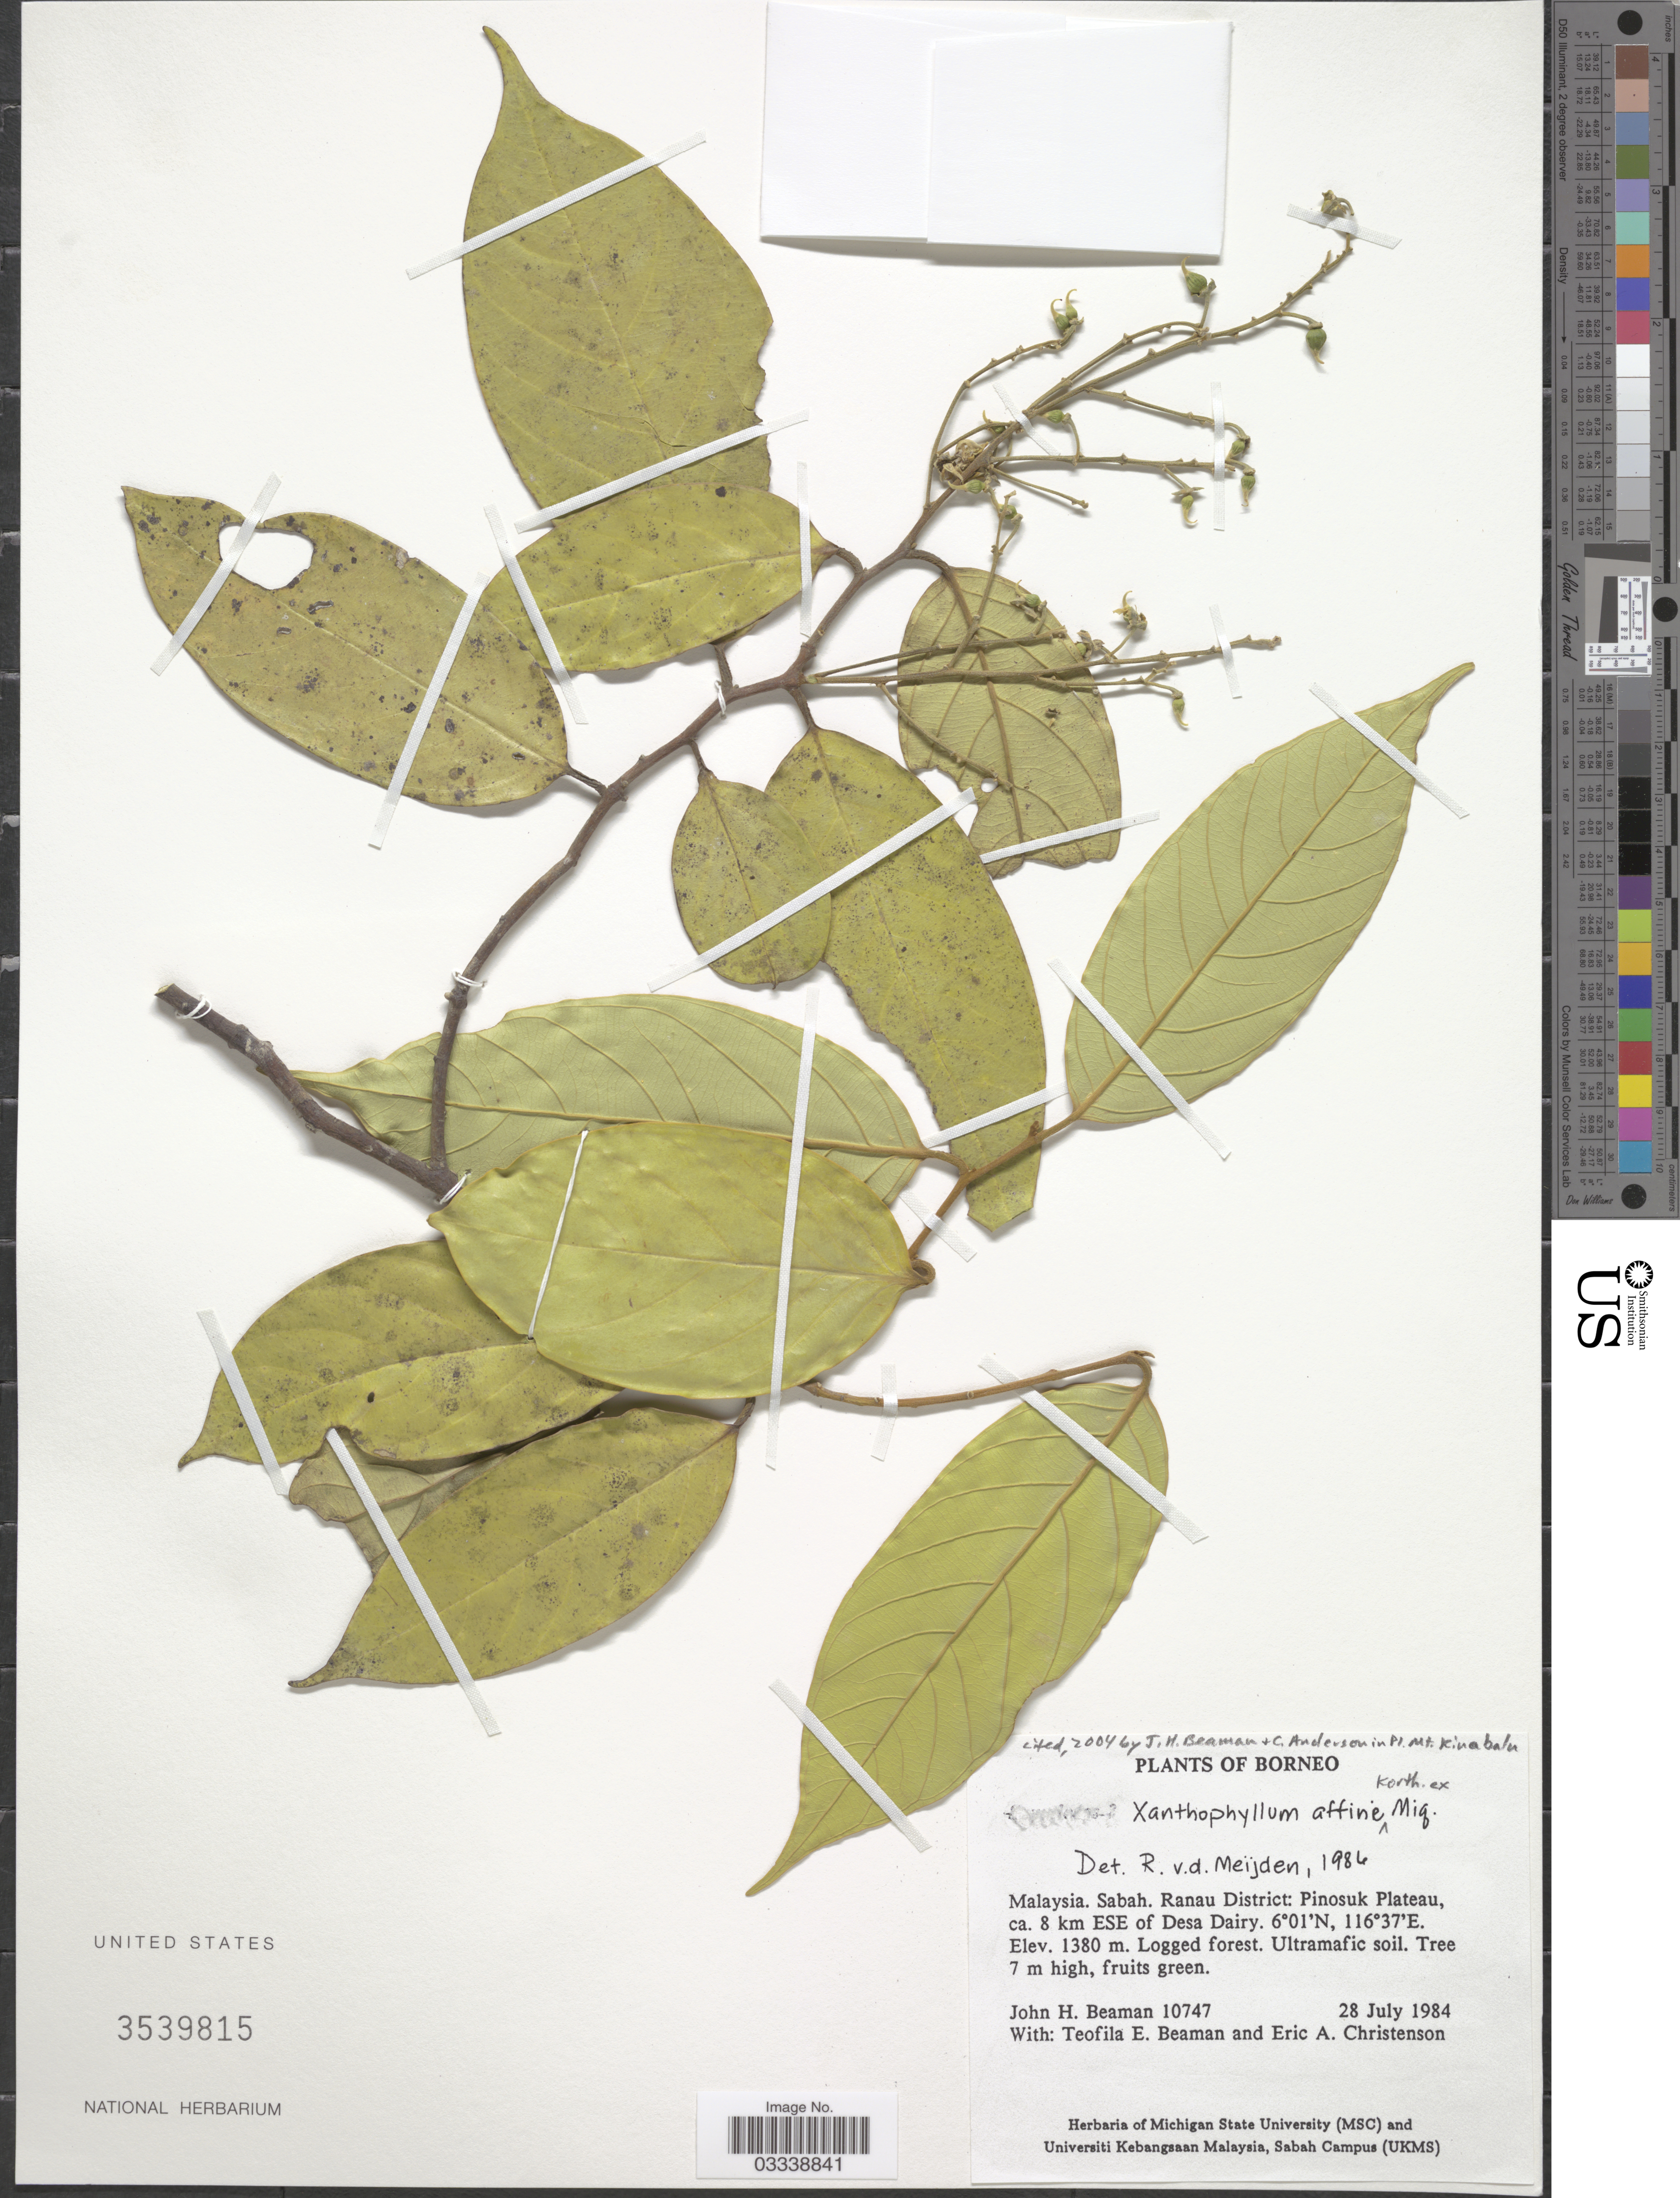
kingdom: Plantae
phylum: Tracheophyta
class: Magnoliopsida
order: Fabales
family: Polygalaceae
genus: Xanthophyllum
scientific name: Xanthophyllum affine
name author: Korth. ex Miq.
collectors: J. H. Beaman, T. E. Beaman & E. A. Christenson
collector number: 10747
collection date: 1984-07-28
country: Malaysia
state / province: Sabah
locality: Borneo. Ranau District; Pinosuk Plateau, ca. 8 km ESE of Desa Dairy.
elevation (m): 1380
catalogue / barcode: US 3539815